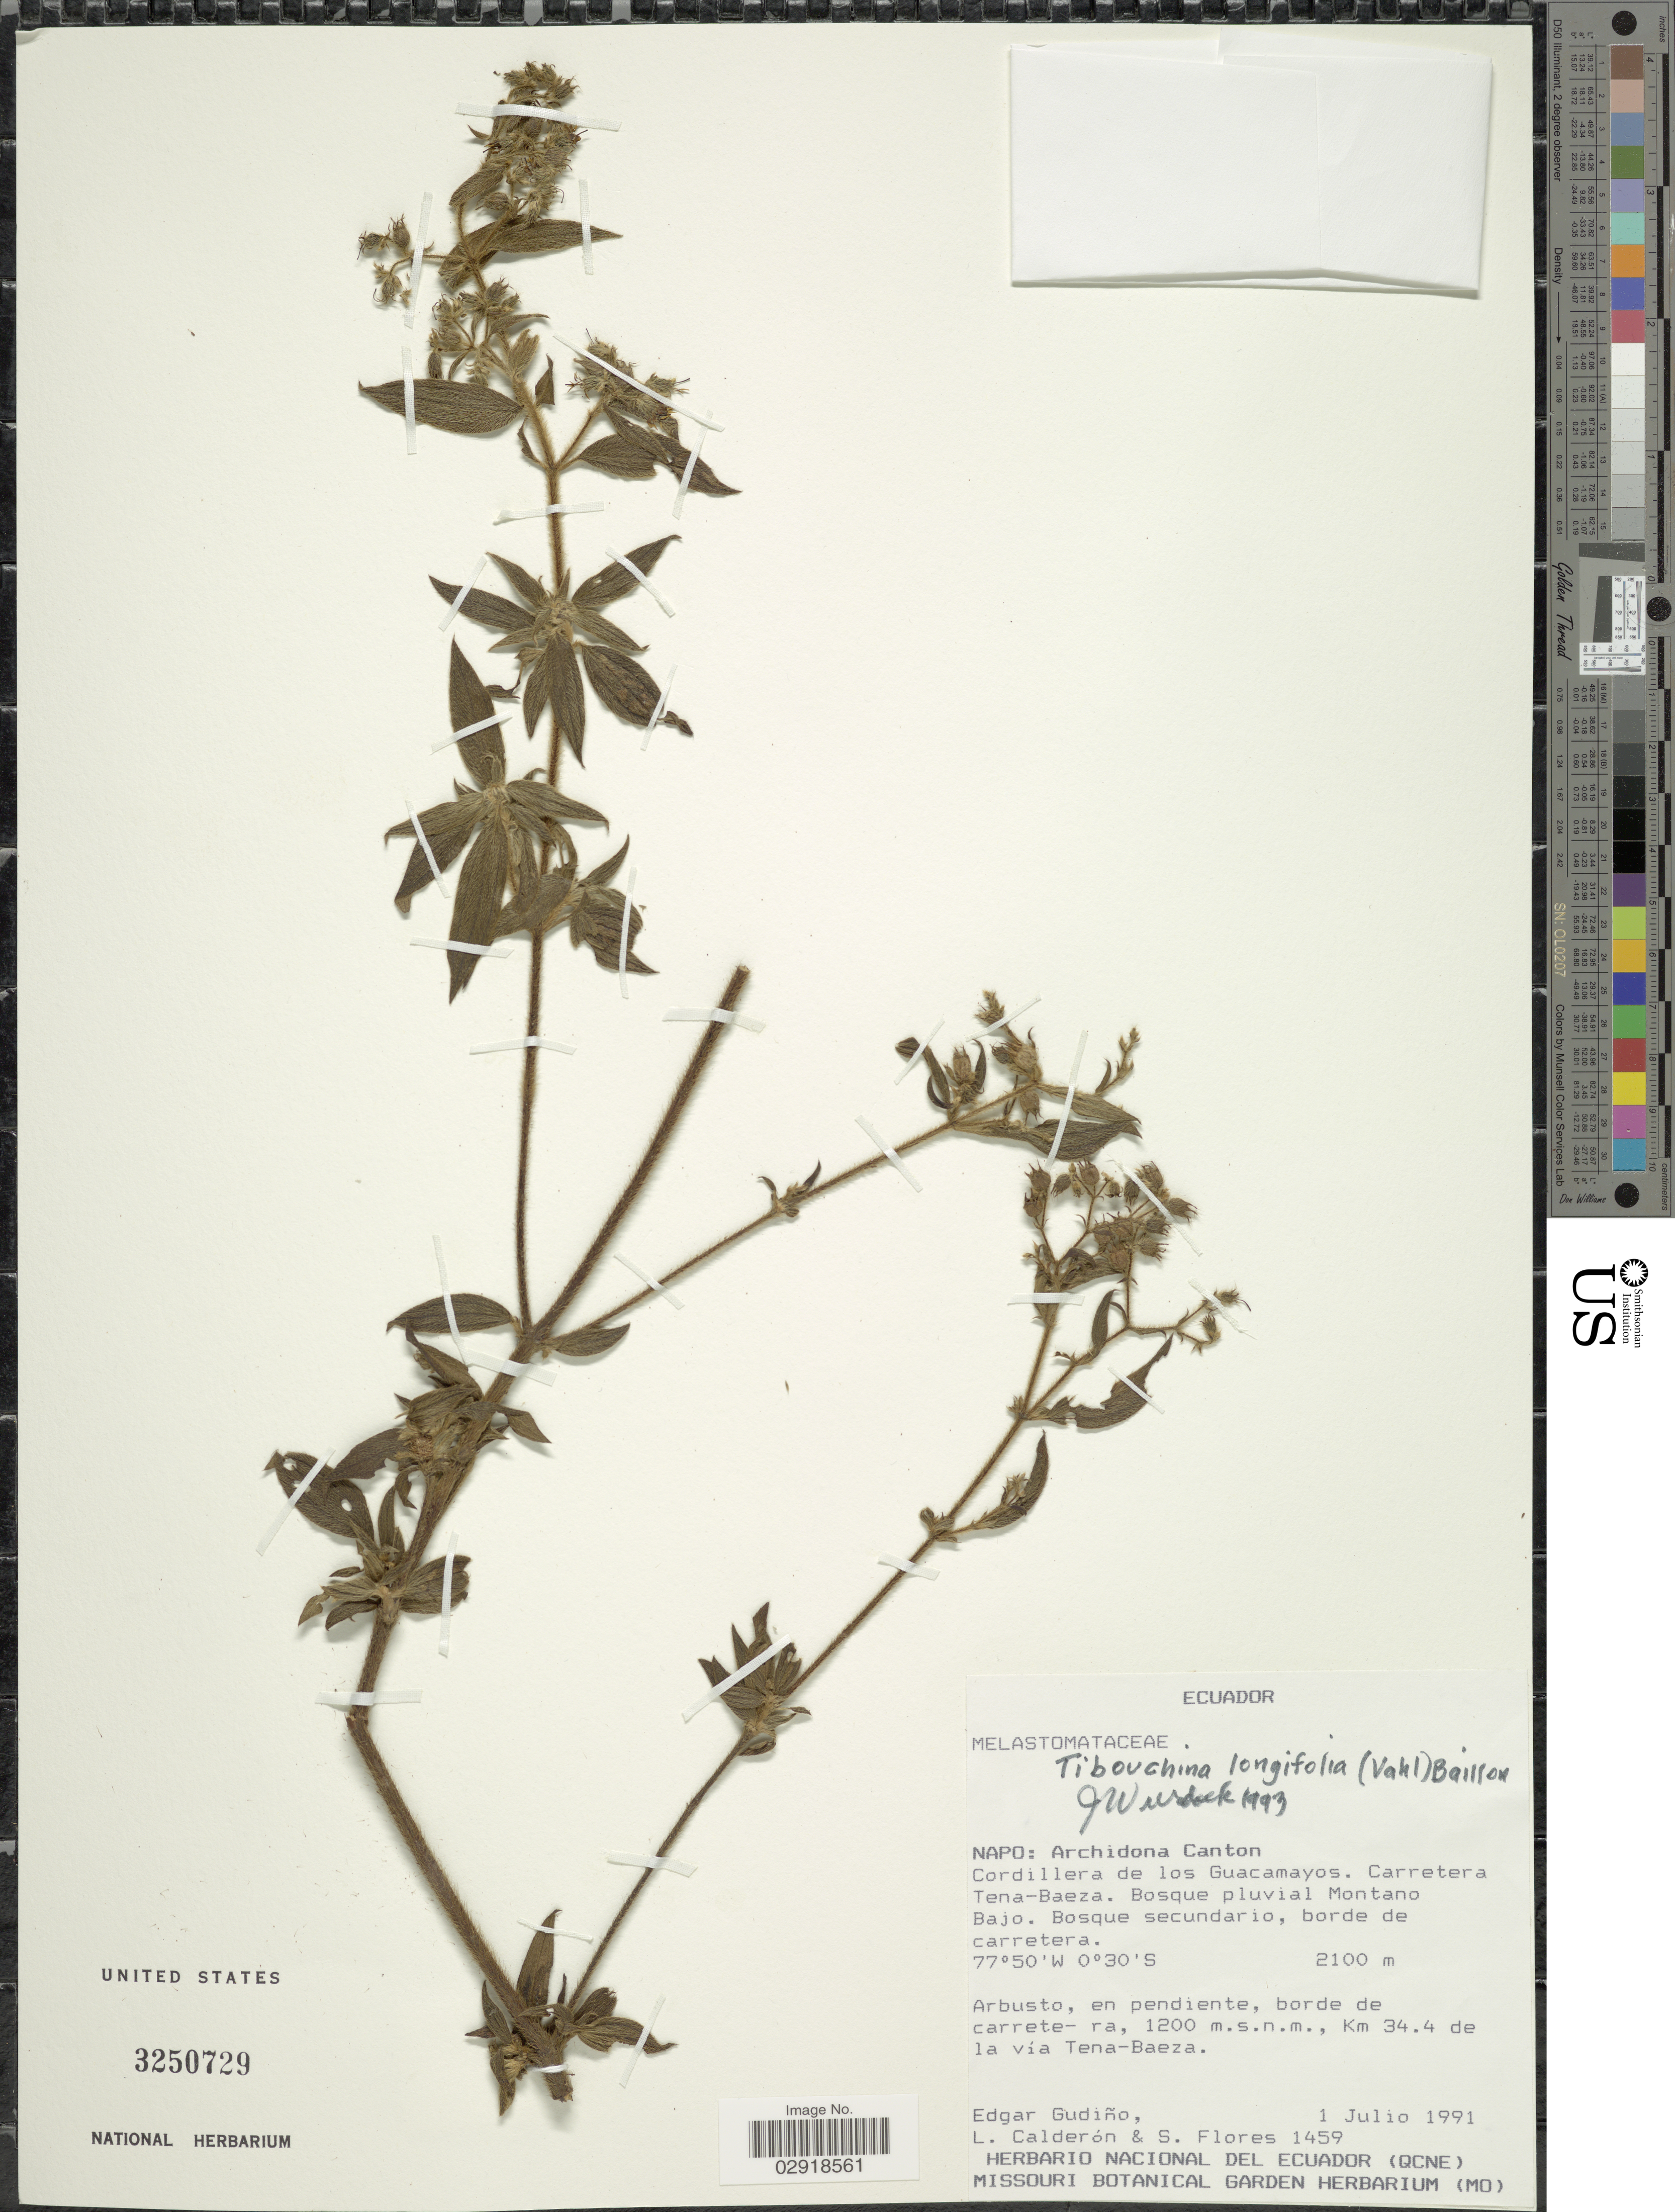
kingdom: Plantae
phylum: Tracheophyta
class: Magnoliopsida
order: Myrtales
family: Melastomataceae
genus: Chaetogastra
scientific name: Chaetogastra longifolia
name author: (Vahl) DC.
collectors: E. Gudiño, L. Calderón & M. Flores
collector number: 1459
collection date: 1991-07-01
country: Ecuador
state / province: Napo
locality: Archidona Canton. Cordillera de los Guacamayos. Carretera Tena-Baeza. Bosque pluvial Montano Bajo.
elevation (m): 2100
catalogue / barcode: US 3250729